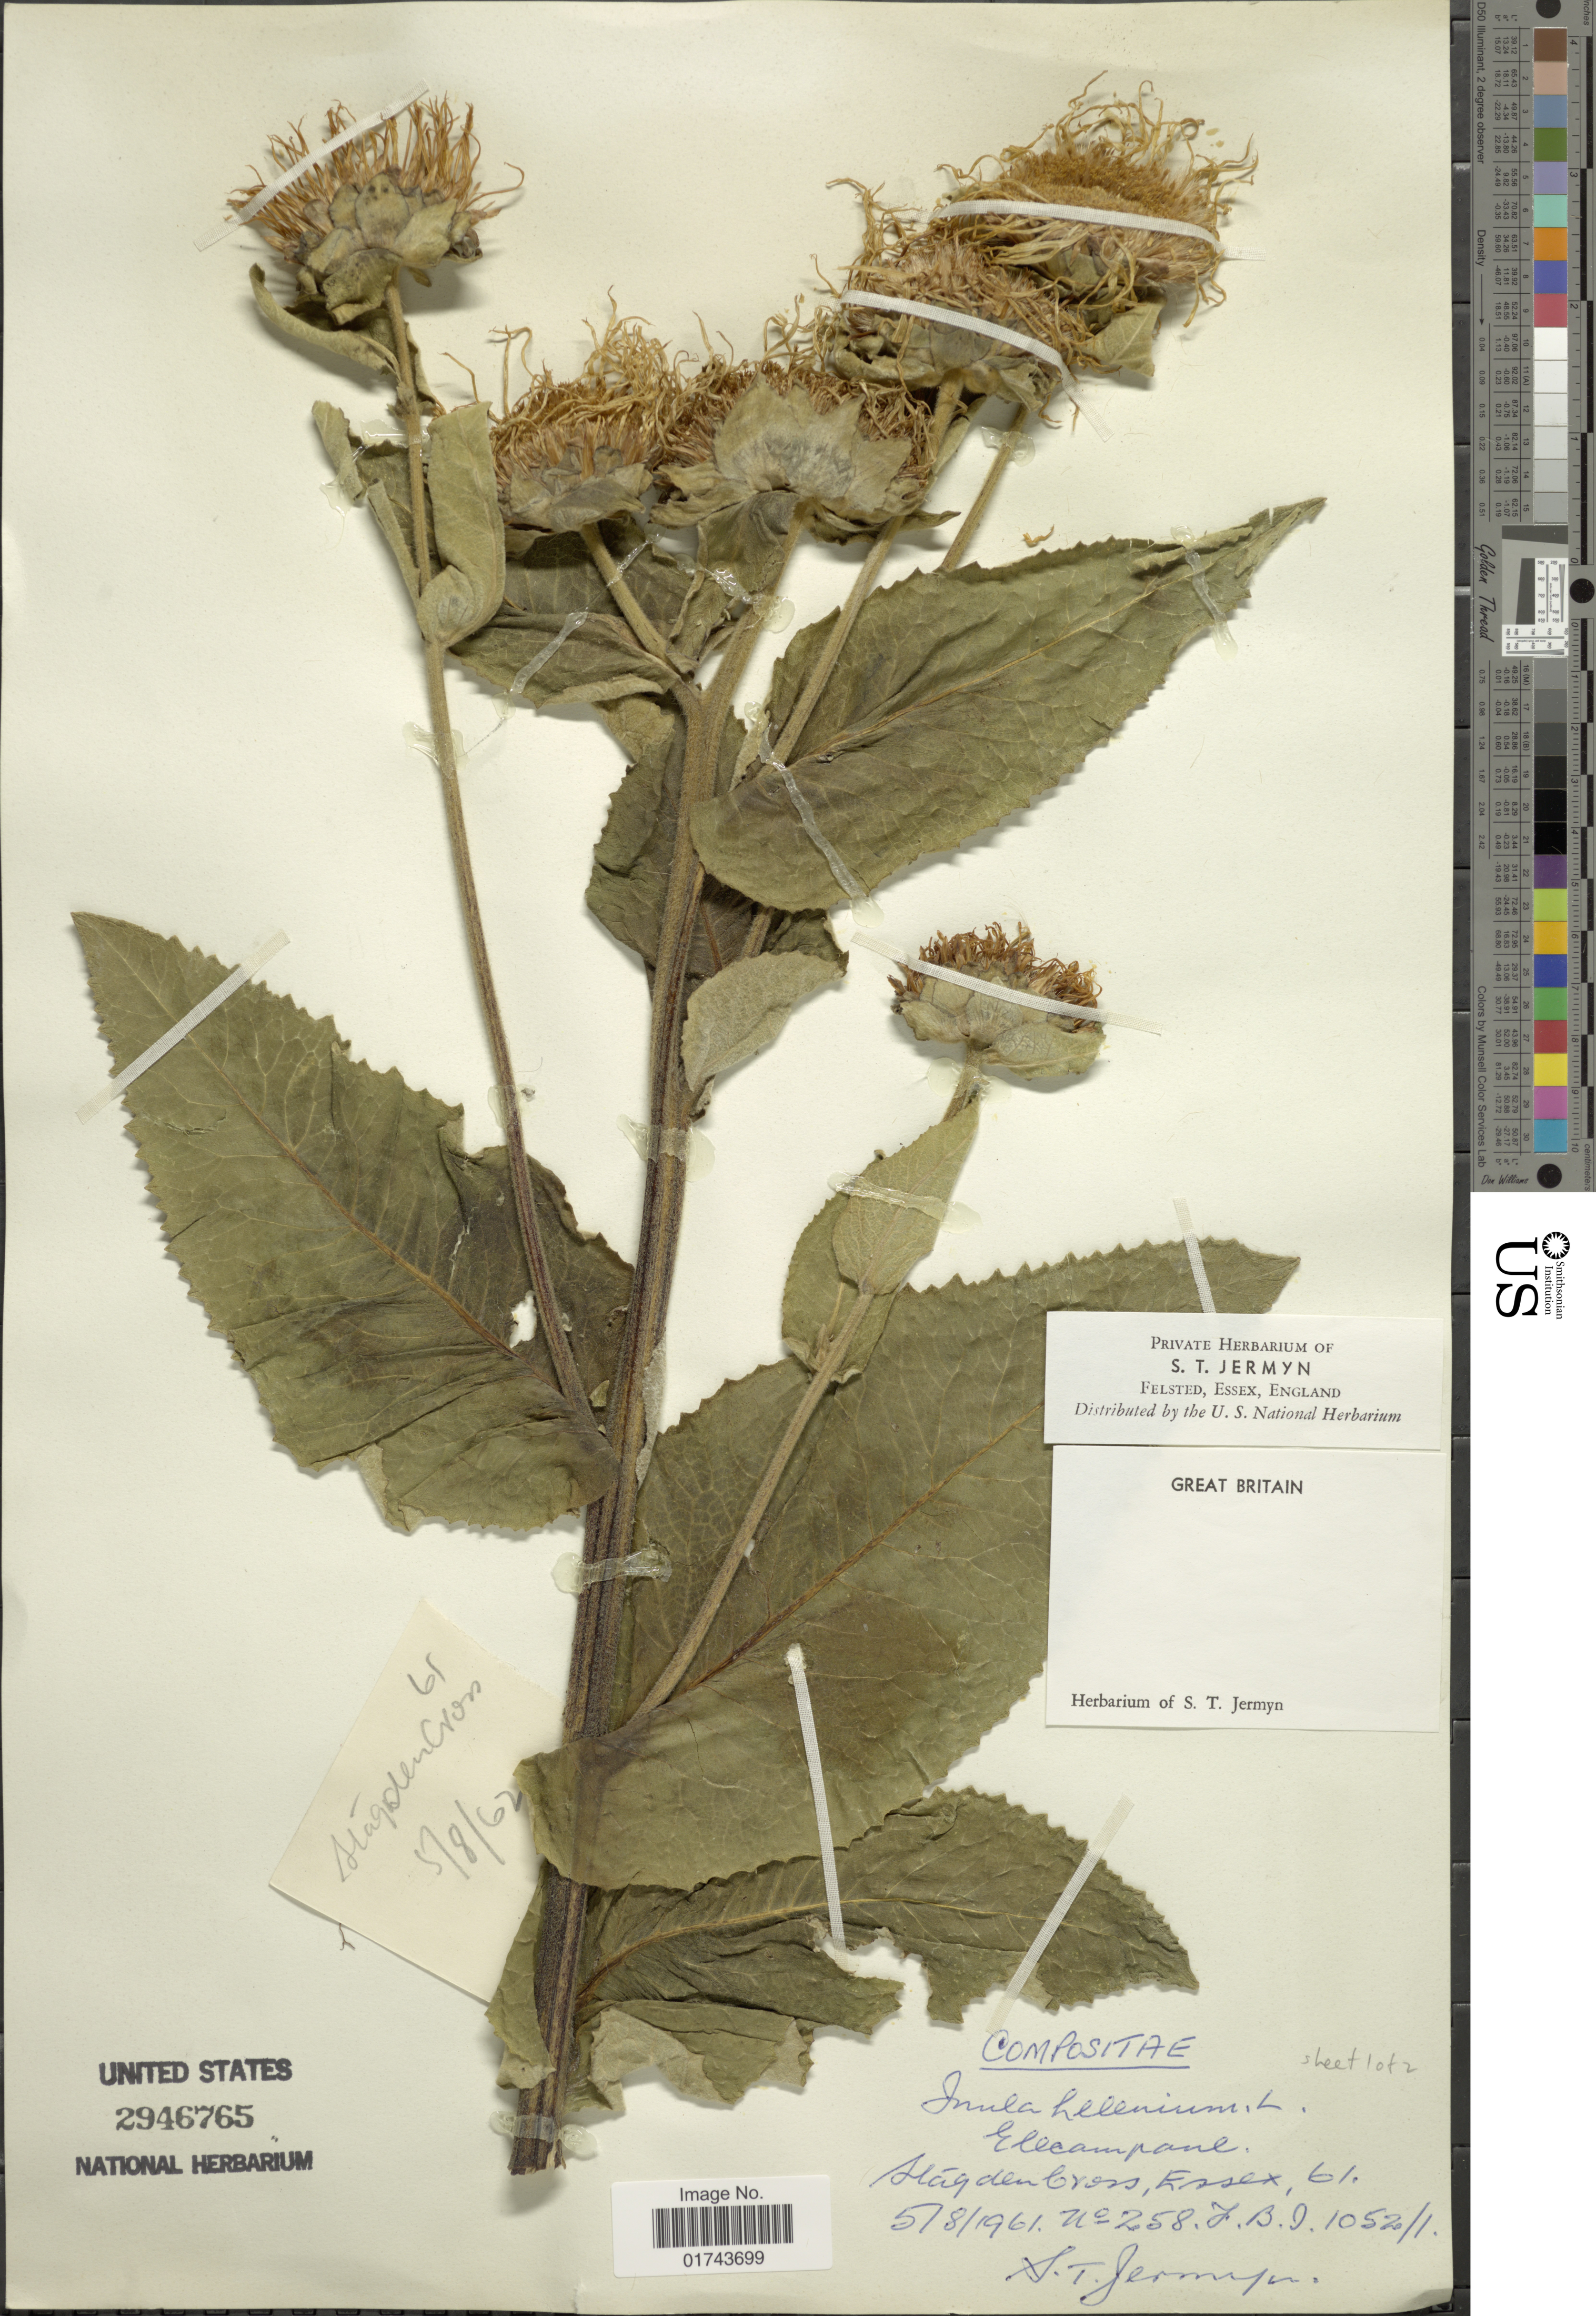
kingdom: Plantae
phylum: Tracheophyta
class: Magnoliopsida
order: Asterales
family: Asteraceae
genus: Inula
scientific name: Inula helenium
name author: L.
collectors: S. Jermyn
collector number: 258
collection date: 1961-08-05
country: United Kingdom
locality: Great Britain, Hagden Cross, Essex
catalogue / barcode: US 2946765